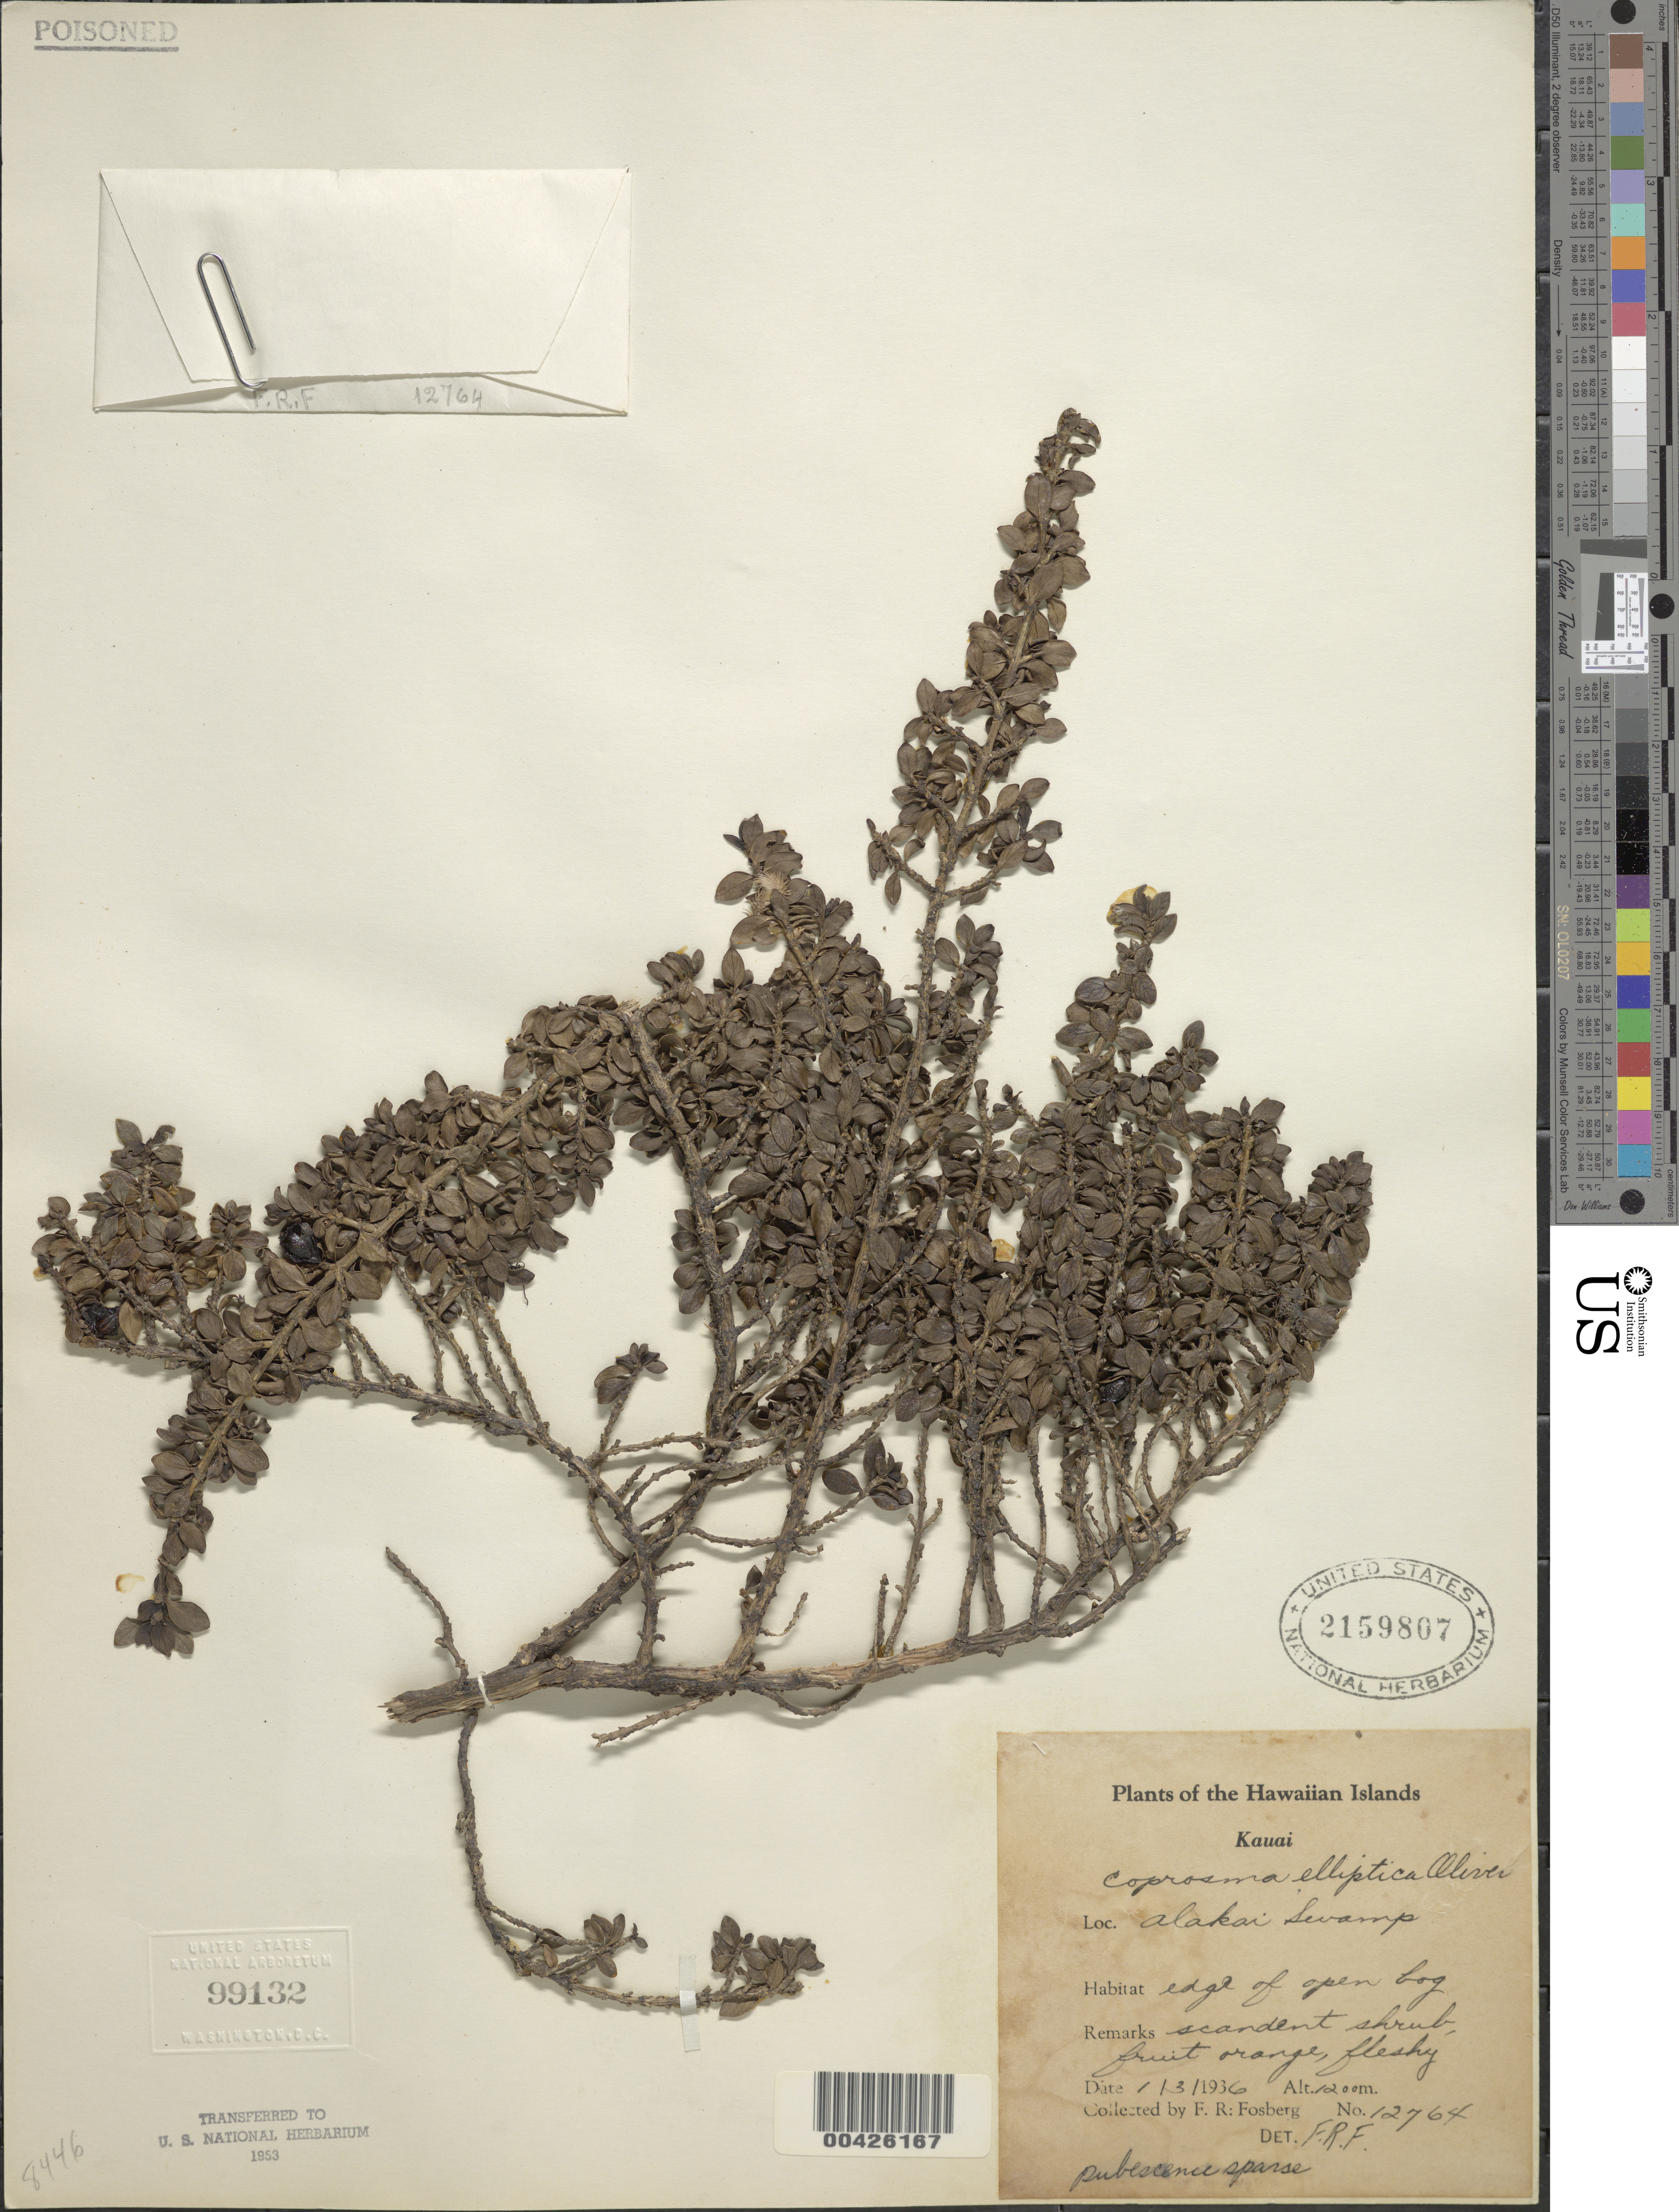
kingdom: Plantae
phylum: Tracheophyta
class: Magnoliopsida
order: Gentianales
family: Rubiaceae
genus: Coprosma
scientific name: Coprosma elliptica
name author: W.R.B. Oliv.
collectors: F. R. Fosberg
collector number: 12764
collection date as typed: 3 Jan 1936 or 1 Mar 1936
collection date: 1936-01-03 or 1936-03-01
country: United States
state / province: Hawaii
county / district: Kauai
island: Kaua'i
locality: Alakai Swamp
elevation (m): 1200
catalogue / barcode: US 2159807